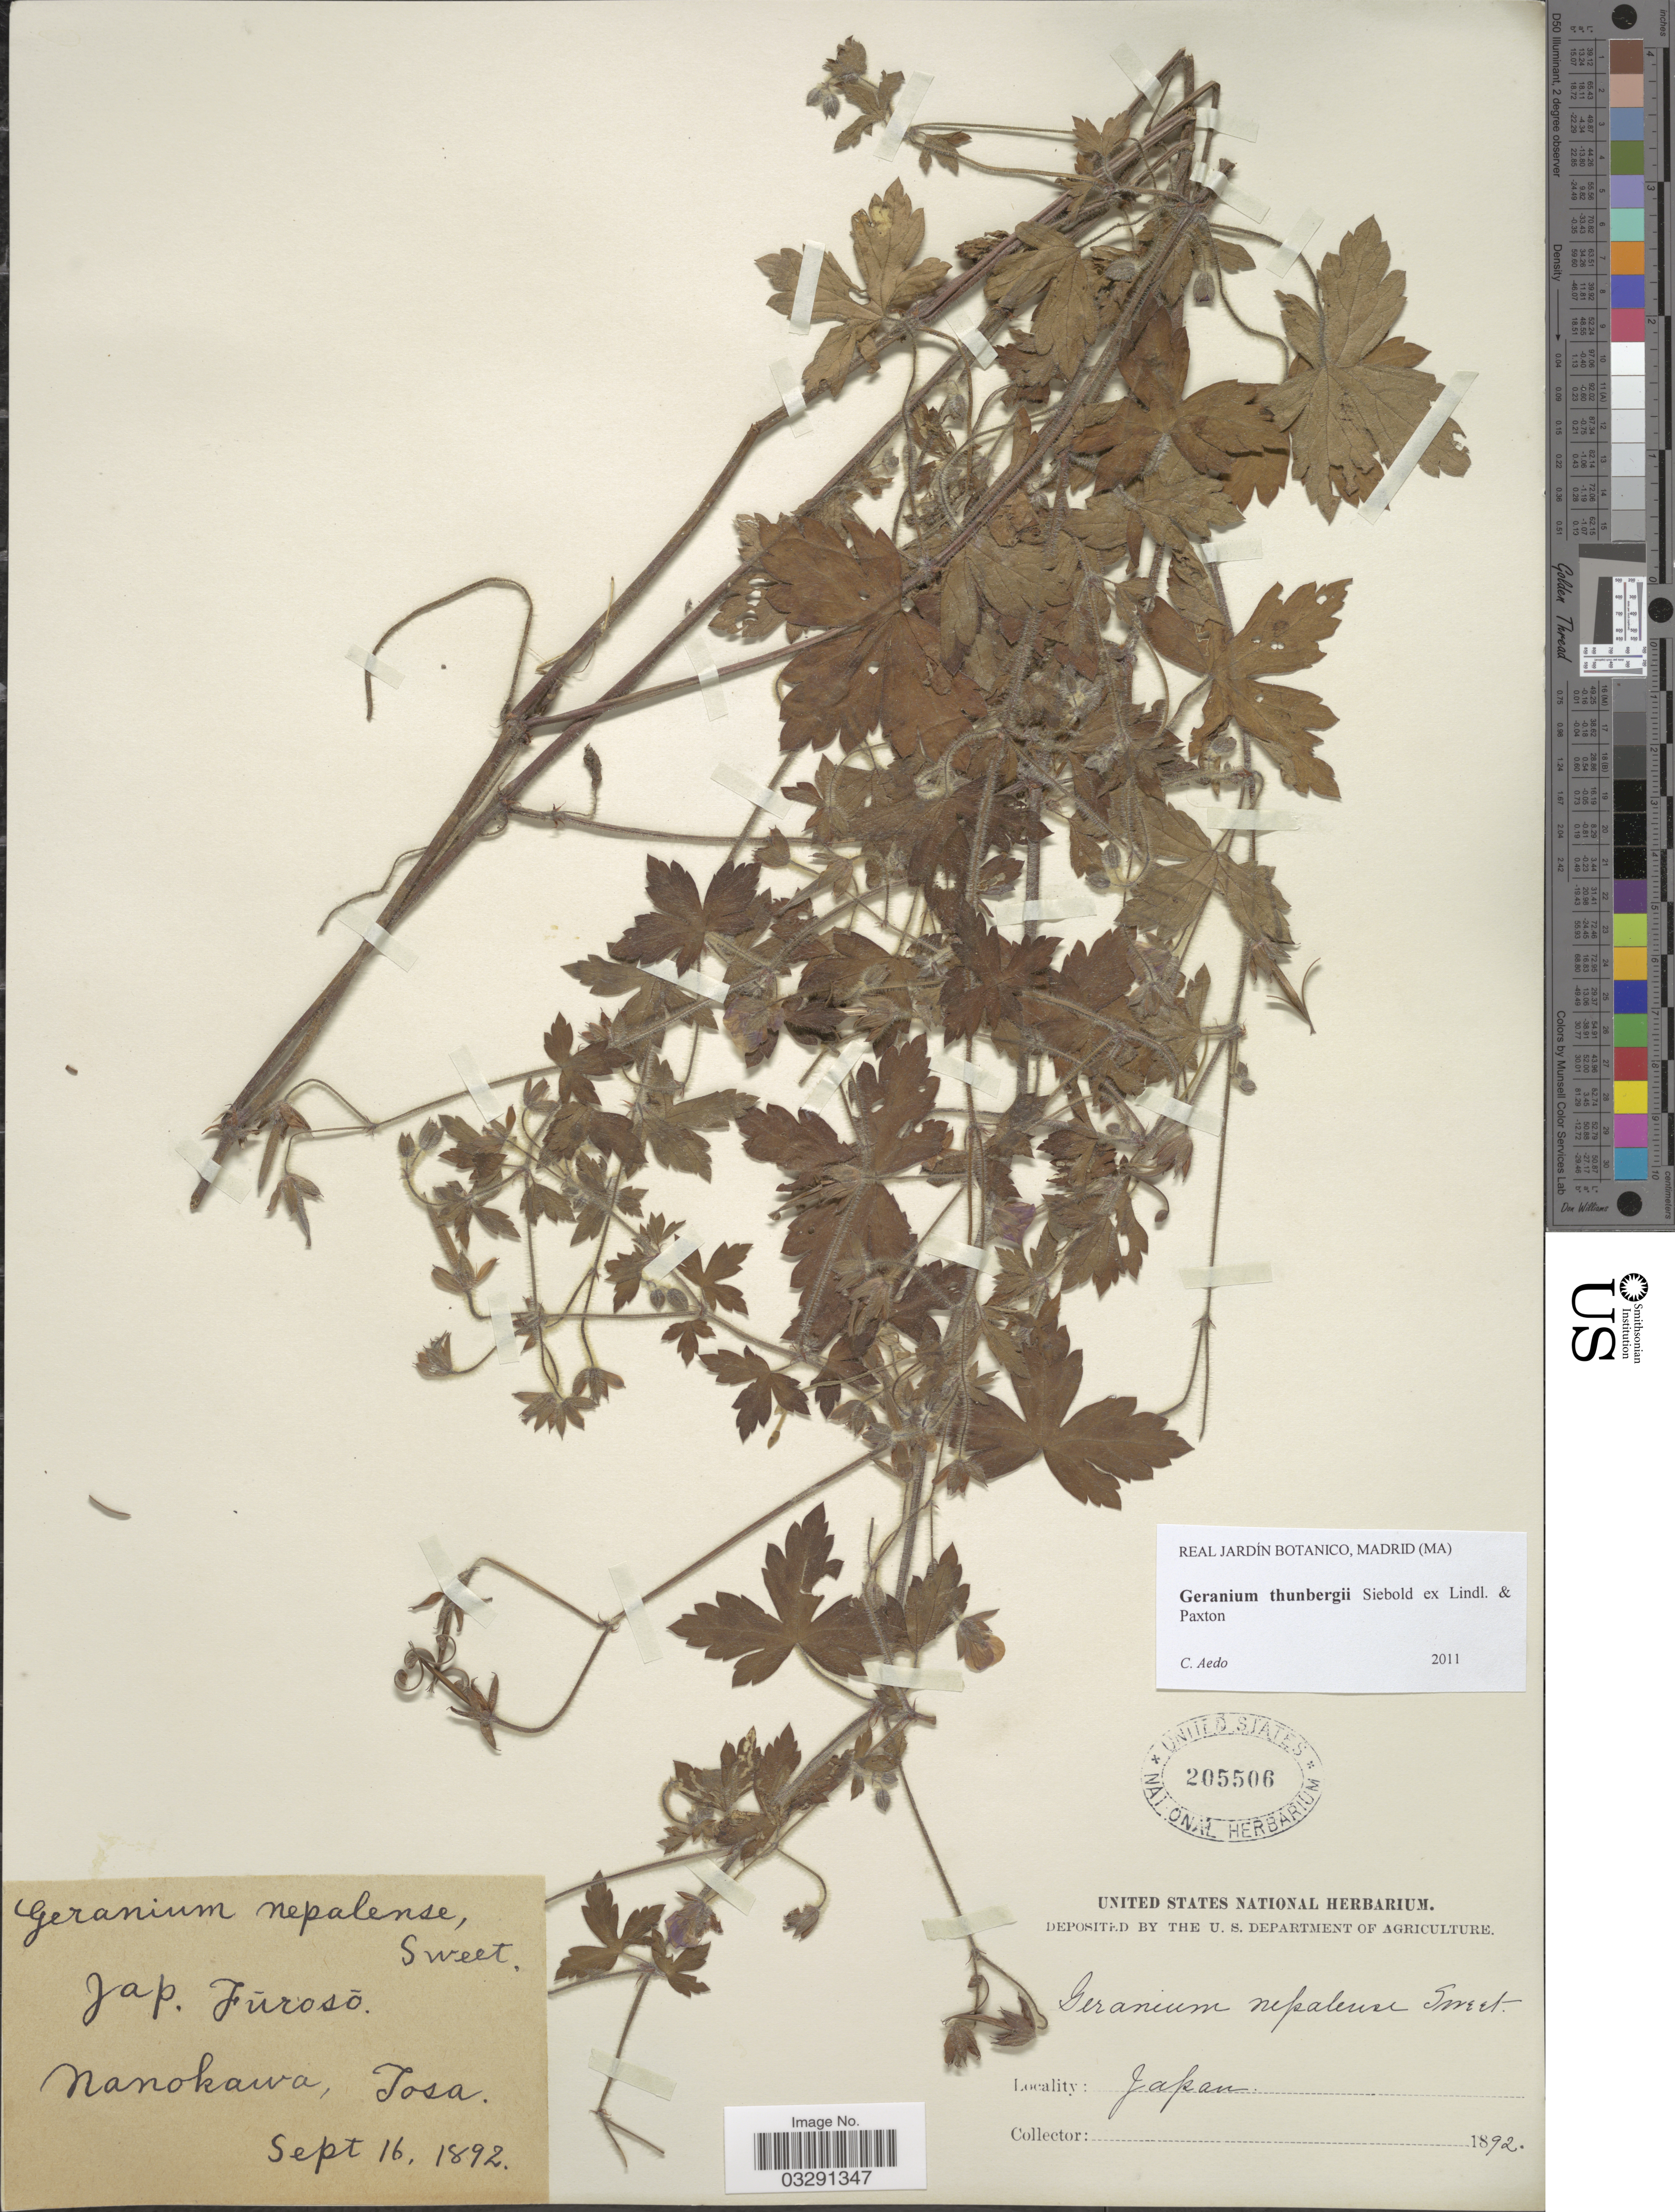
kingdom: Plantae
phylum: Tracheophyta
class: Magnoliopsida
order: Geraniales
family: Geraniaceae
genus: Geranium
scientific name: Geranium thunbergii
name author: Siebold ex Lindl. & Paxton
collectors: ex herb. United States National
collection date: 1892-09-16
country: Japan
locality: Nanokawa, Tosa.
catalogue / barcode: US 205506